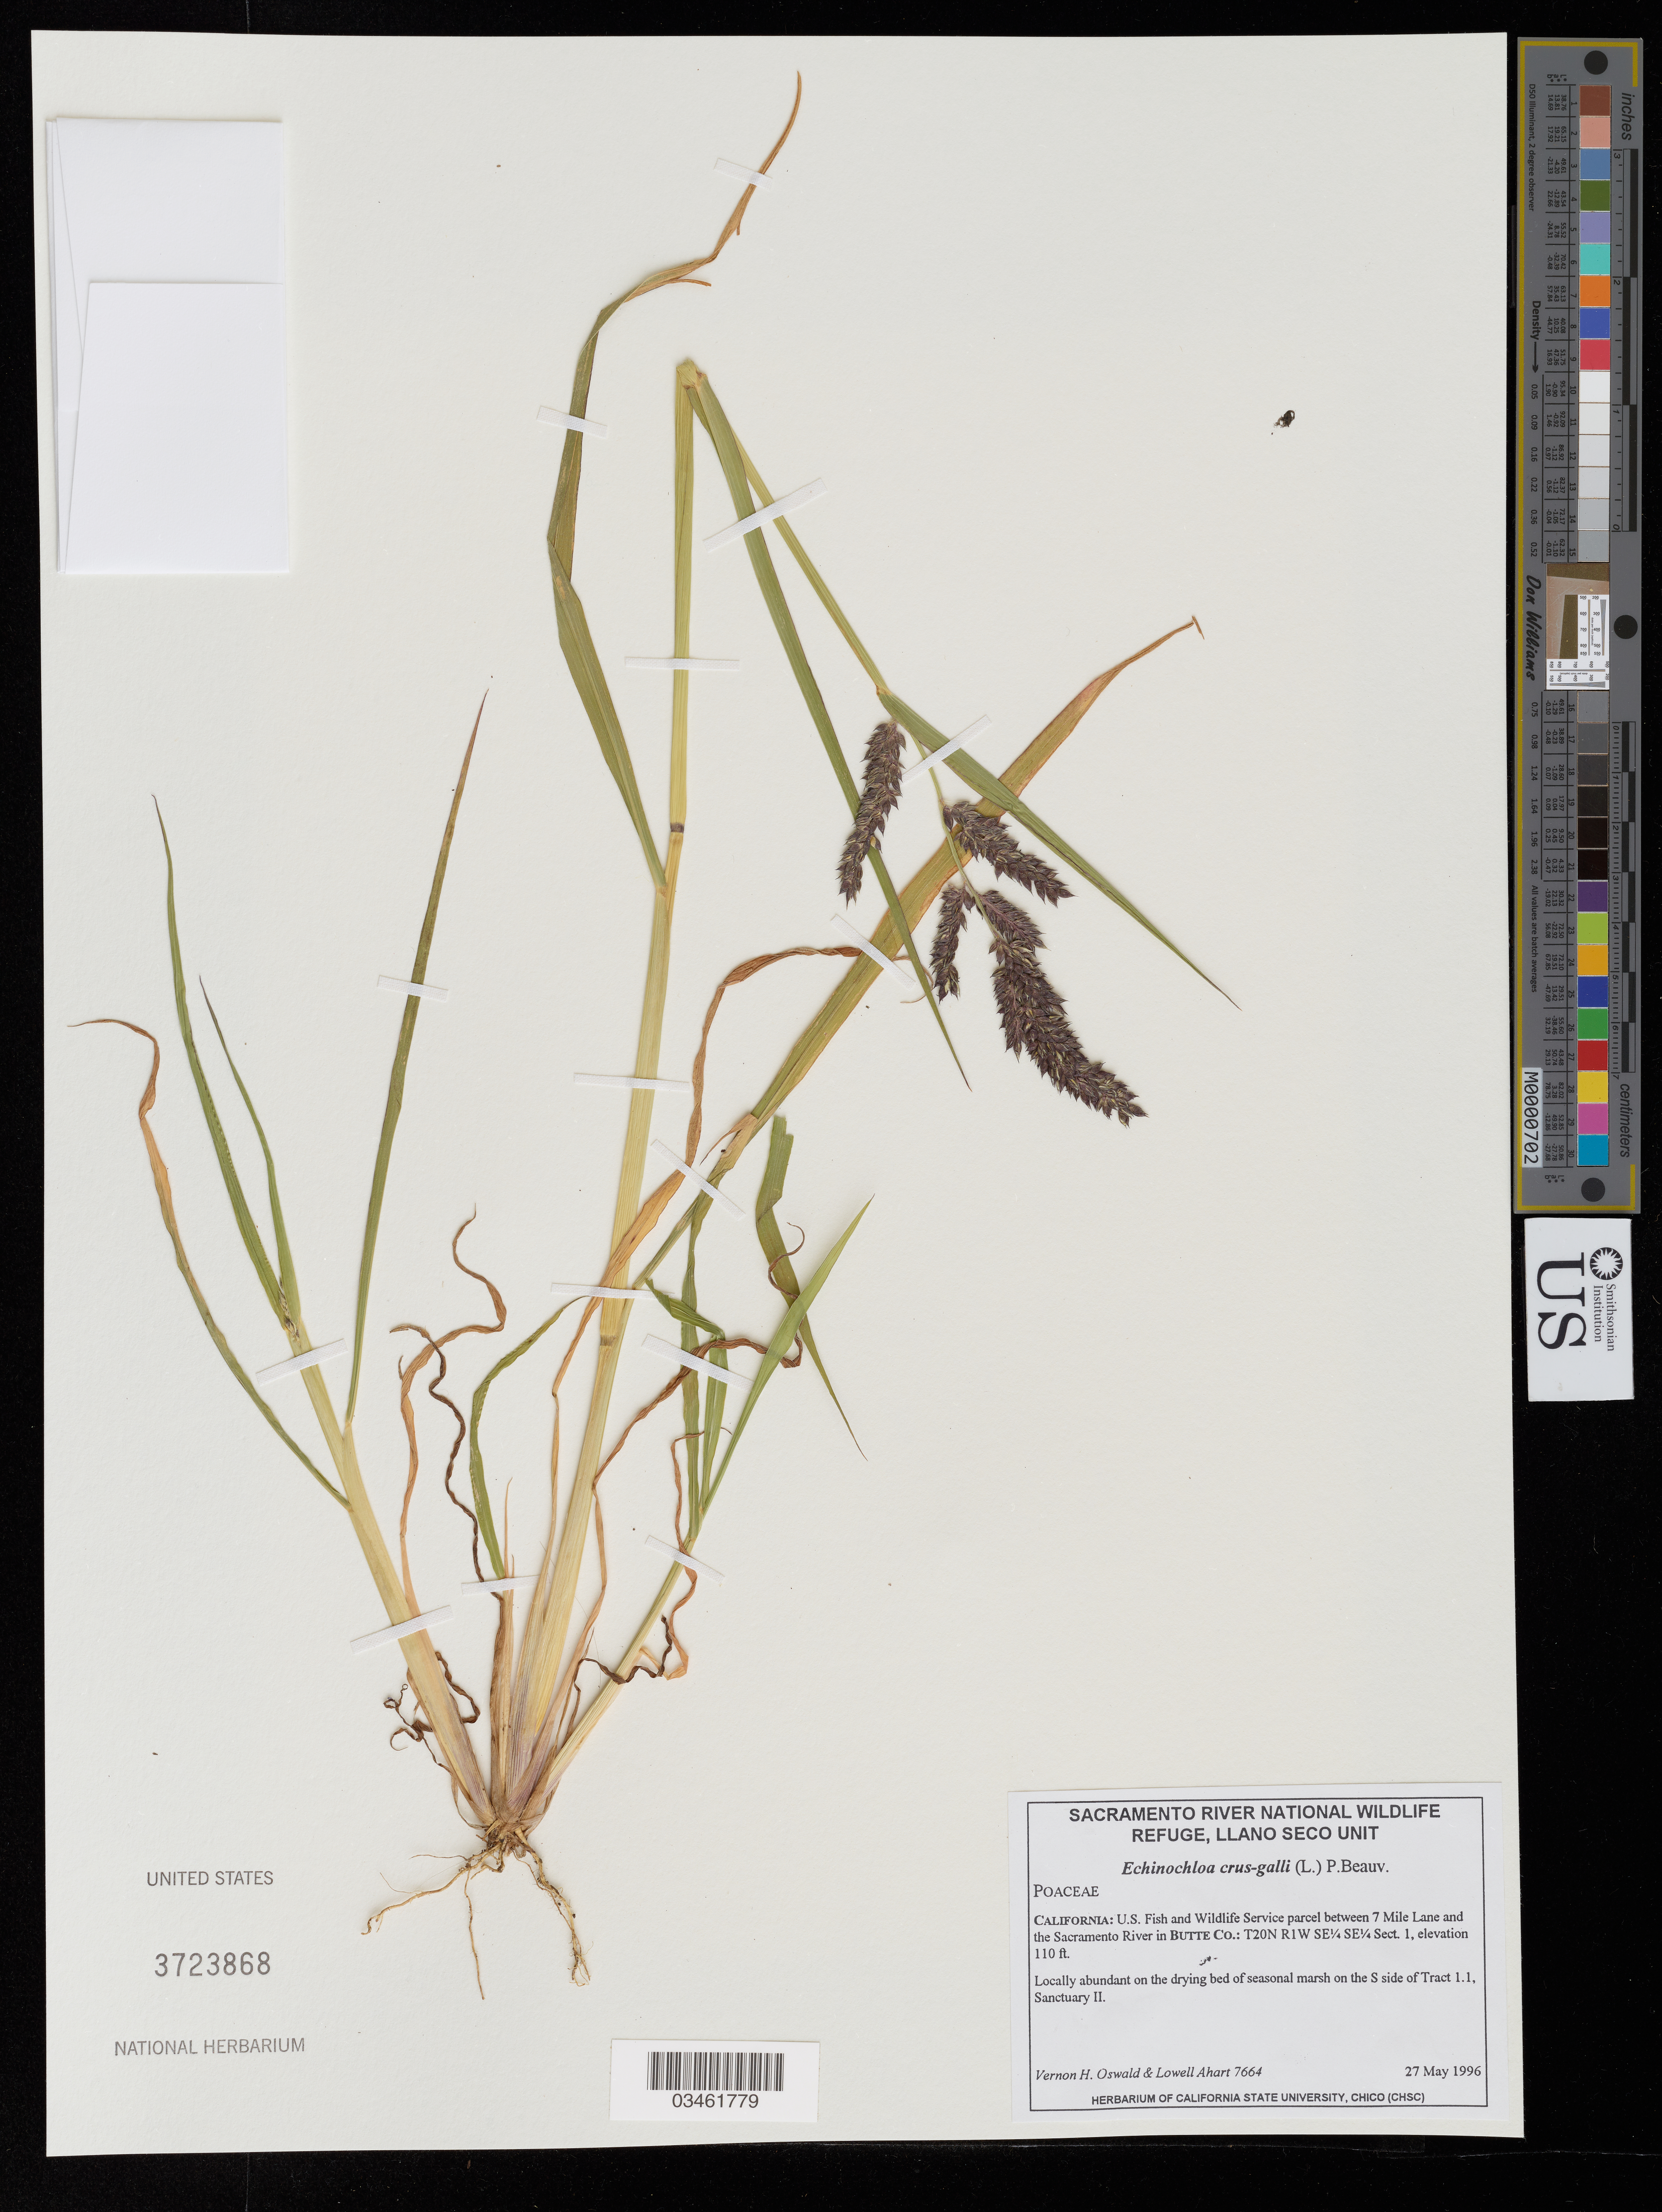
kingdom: Plantae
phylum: Tracheophyta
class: Liliopsida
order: Poales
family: Poaceae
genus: Echinochloa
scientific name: Echinochloa crus-galli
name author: (L.) P. Beauv.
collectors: V. Oswald & L. Ahart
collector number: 7664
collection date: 1996-05-27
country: United States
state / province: California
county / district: Butte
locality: Sacramento River National Wildlife Refuge, Llano Seco Unit. U. S. Fish and Wildlife Service parcel between 7 mile Lane and the Sacramento River in Butte Co.: T20N R1W SE¼ SE¼ Sect. 1.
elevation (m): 34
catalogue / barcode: US 3723868